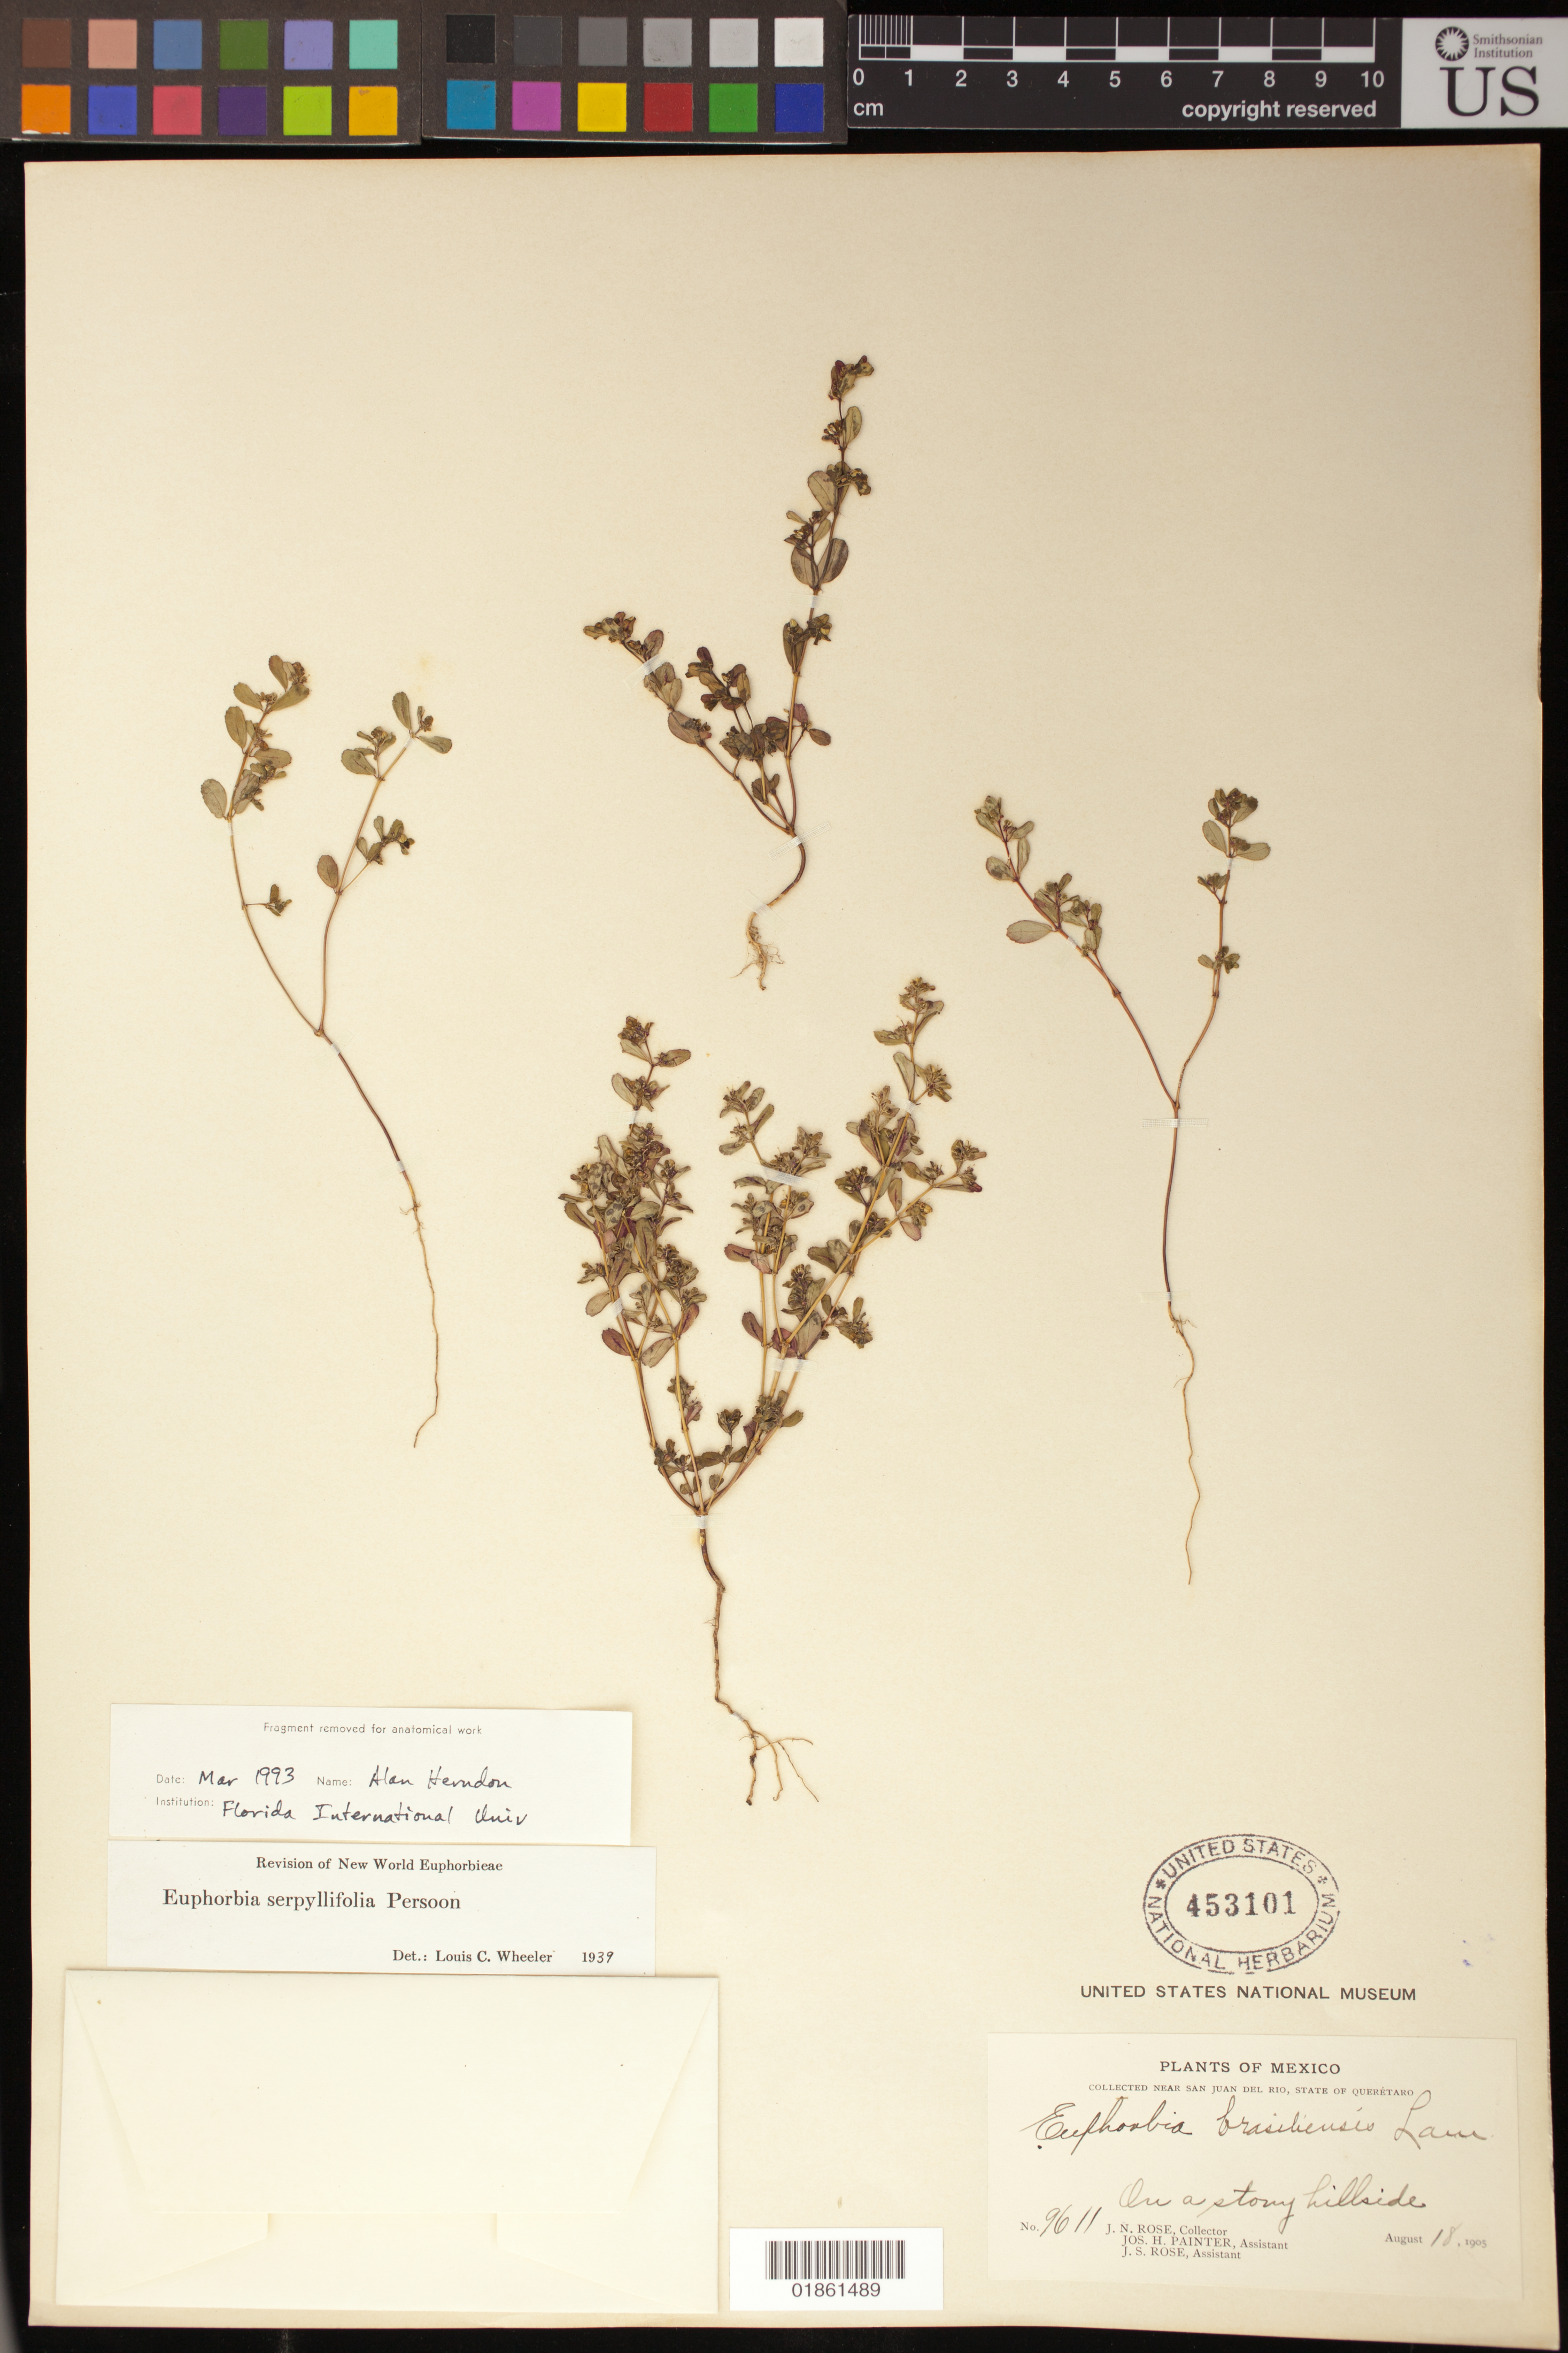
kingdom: Plantae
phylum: Tracheophyta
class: Magnoliopsida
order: Malpighiales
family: Euphorbiaceae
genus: Euphorbia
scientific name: Euphorbia serpillifolia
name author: Pers.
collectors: J. N. Rose, J. H. Painter & J. S. Rose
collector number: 9611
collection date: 1905-08-18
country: Mexico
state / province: Querétaro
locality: Near San Juan del Rio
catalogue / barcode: US 453101